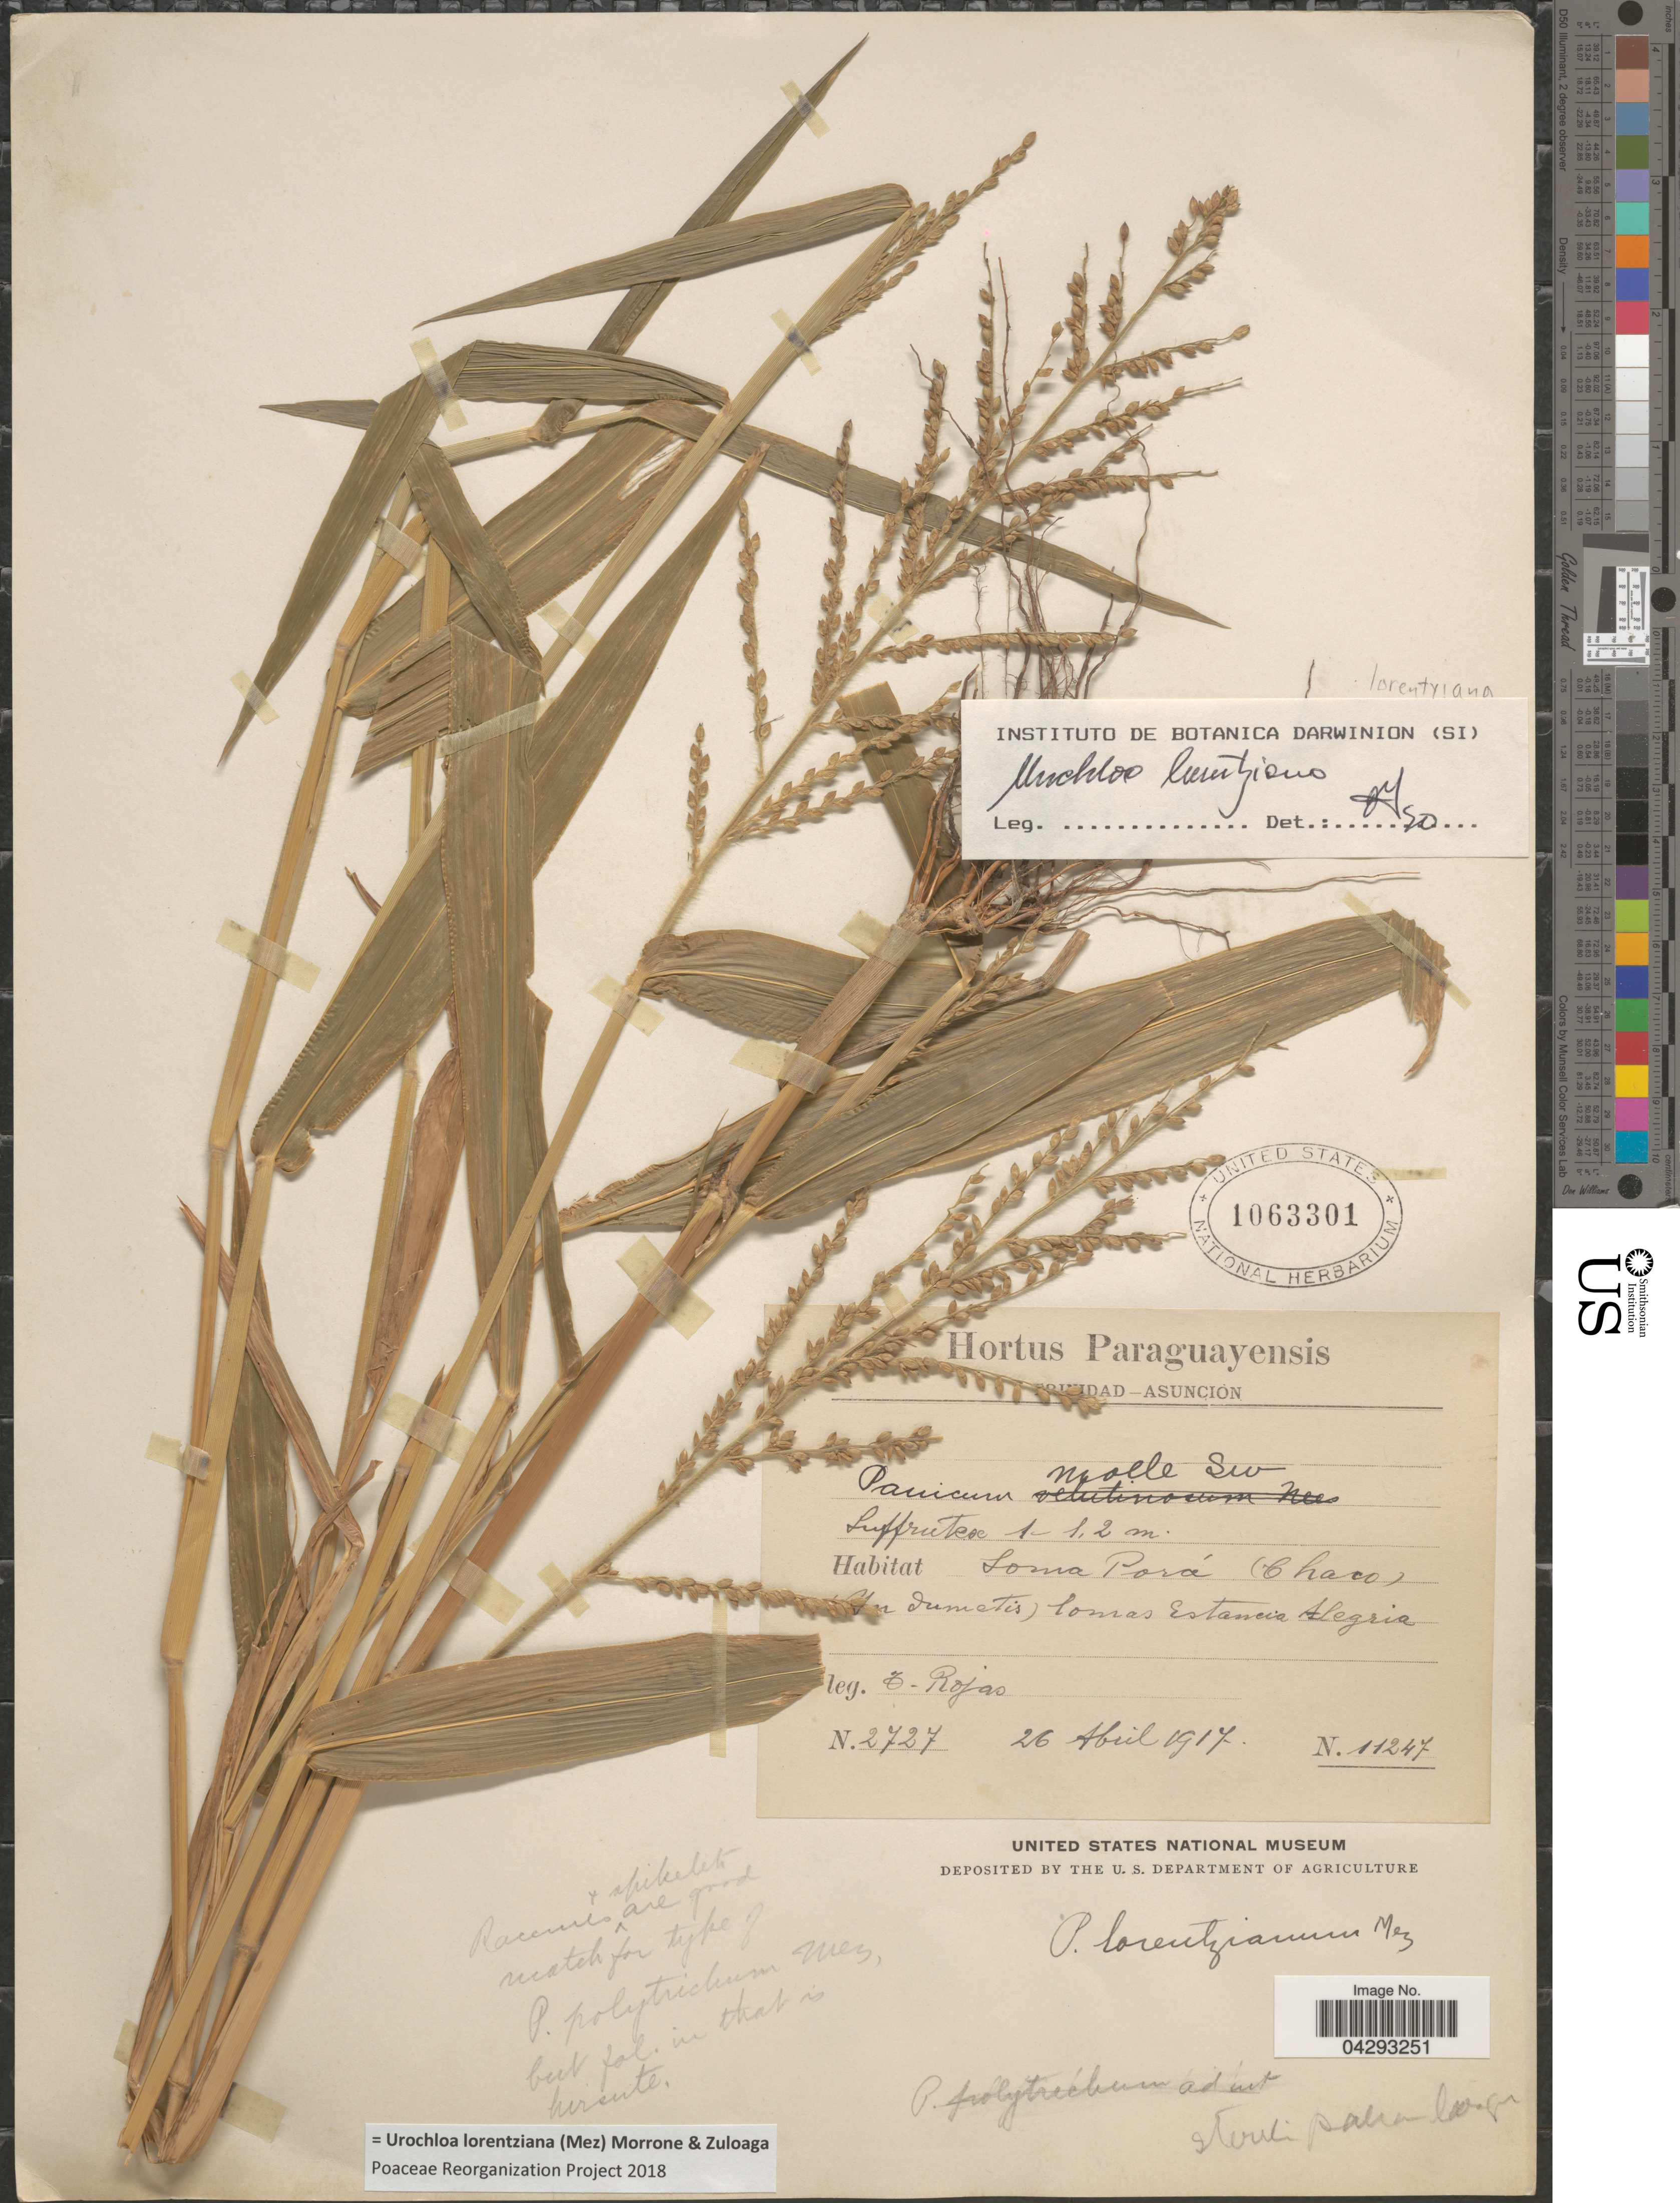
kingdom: Plantae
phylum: Tracheophyta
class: Liliopsida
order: Poales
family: Poaceae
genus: Urochloa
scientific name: Urochloa lorentziana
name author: (Mez) Morrone & Zuloaga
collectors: E. Rojas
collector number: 2727/11247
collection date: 1917-04-26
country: Paraguay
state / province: Asuncion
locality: Paraguayensis. Loma Pará (Chaco). [illegible text] dumetis lomas Estancia Alegria.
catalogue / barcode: US 1063301